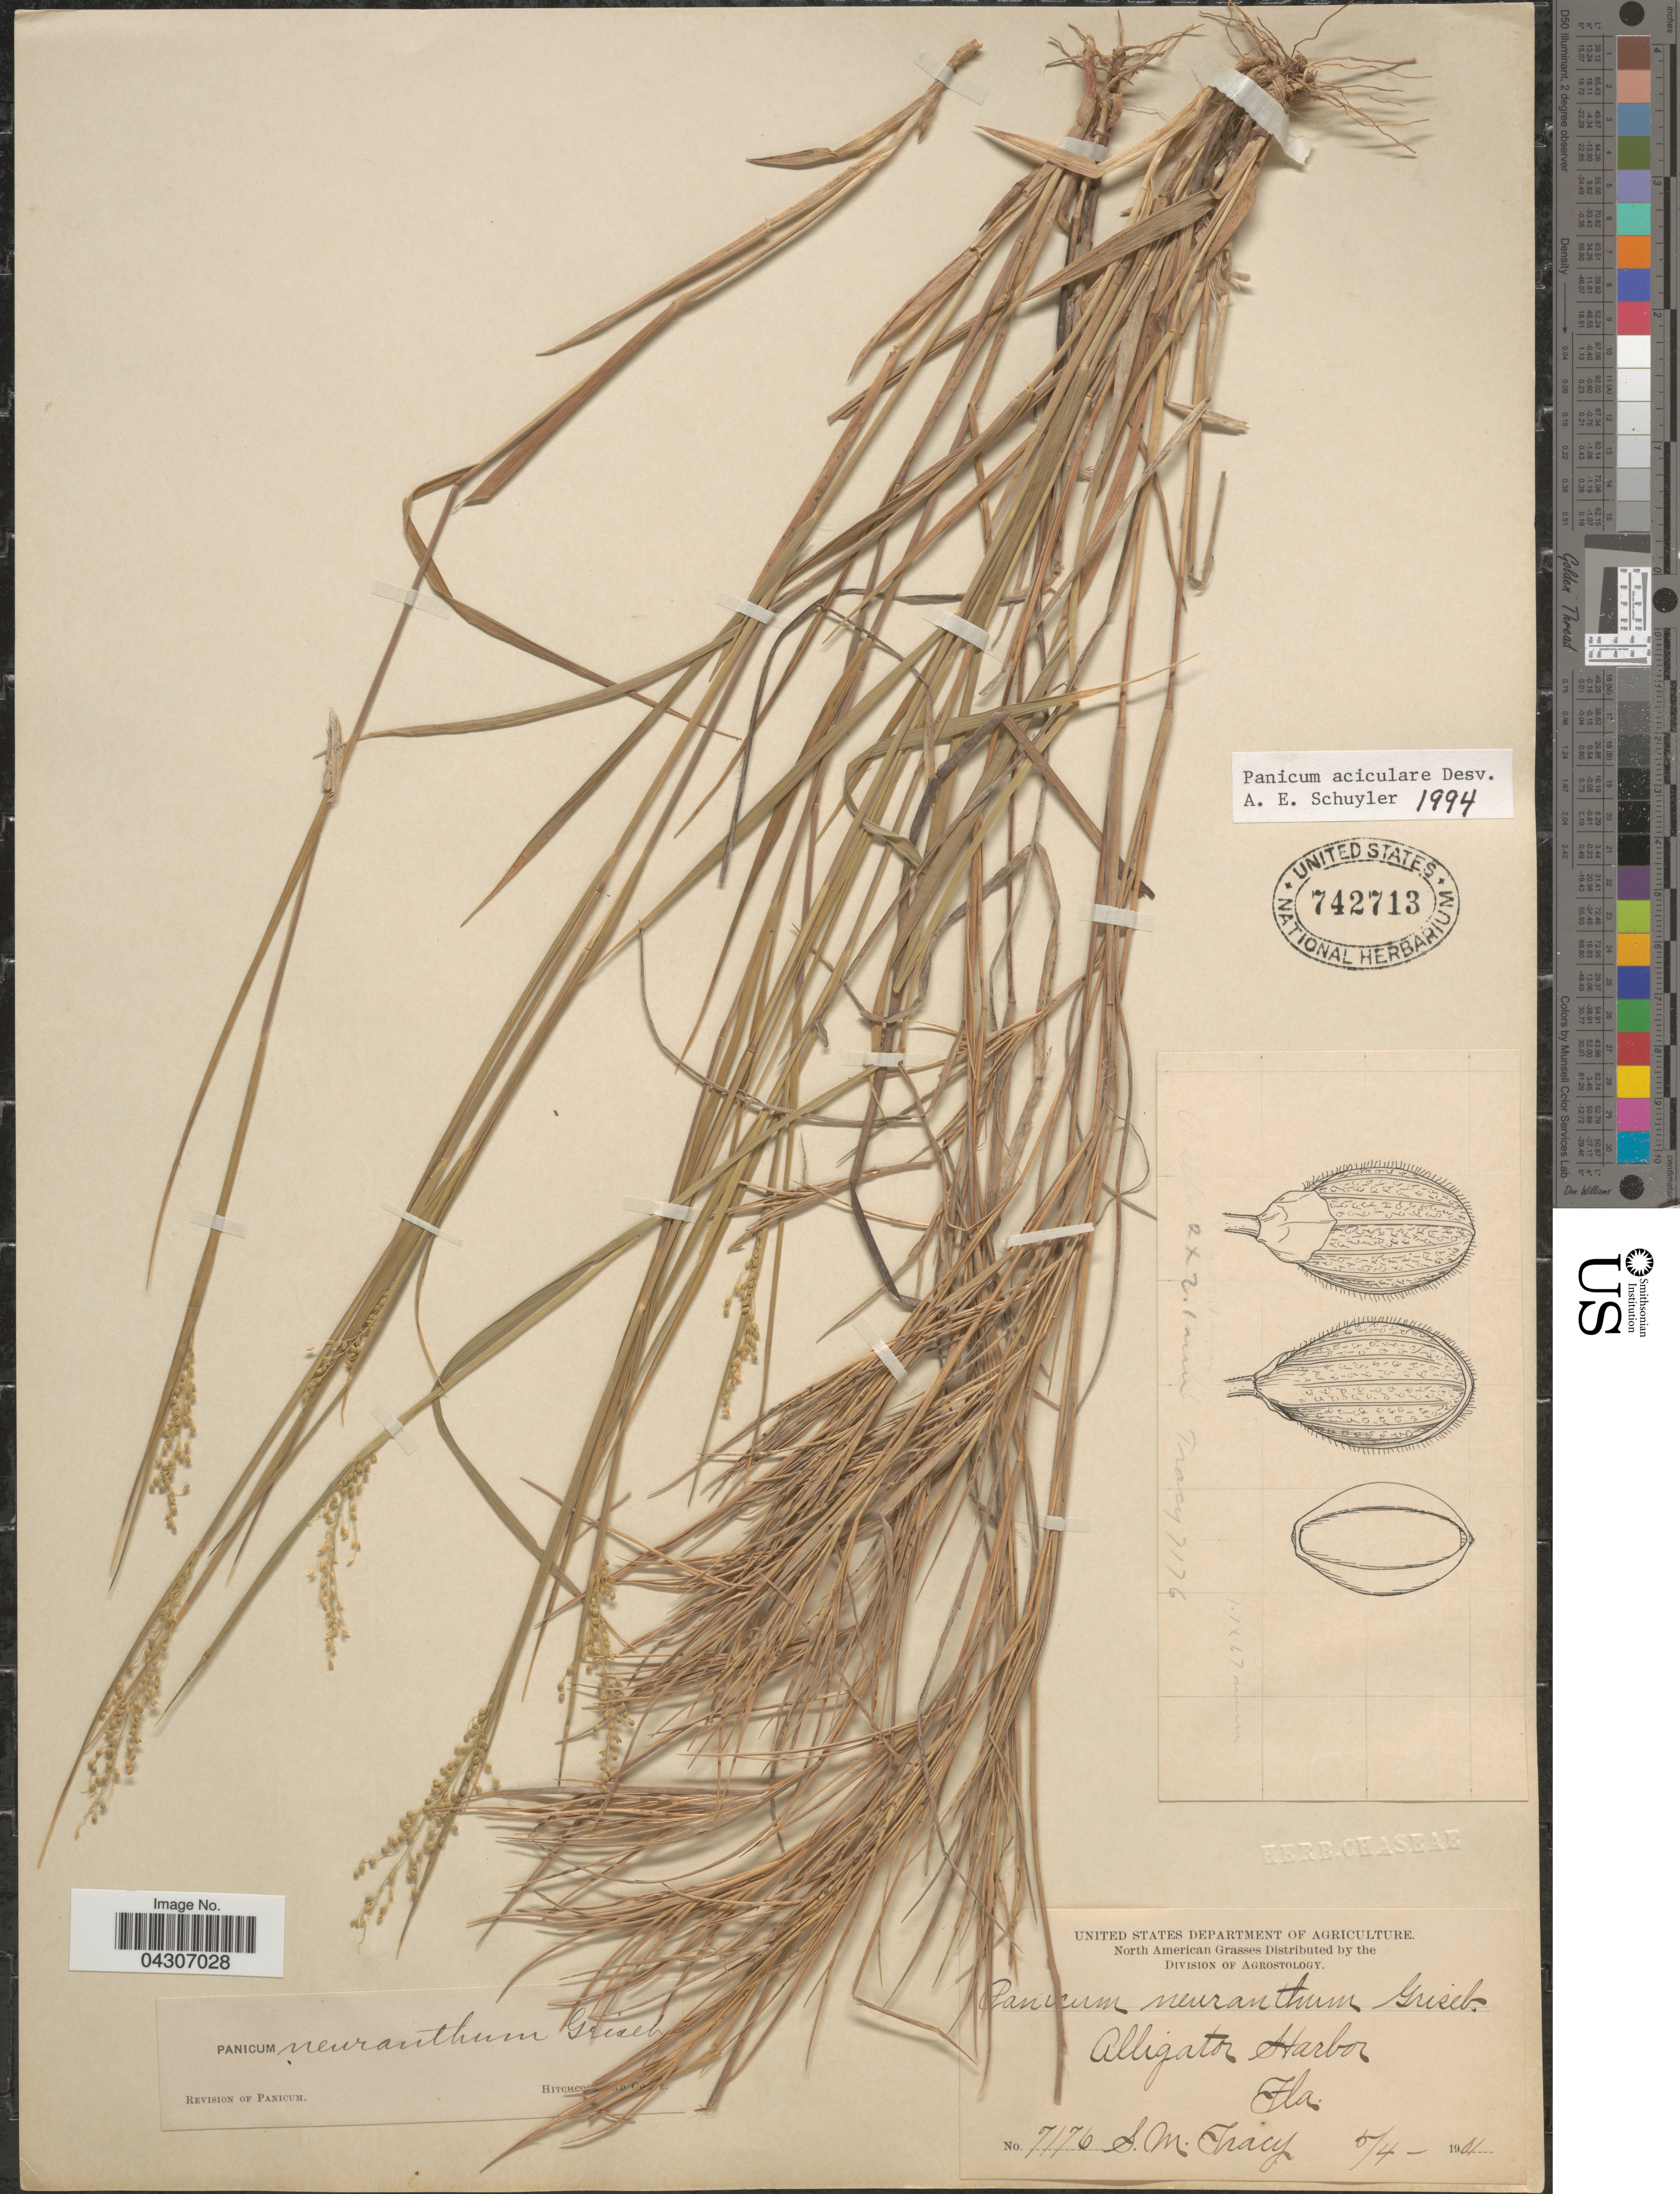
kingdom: Plantae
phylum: Tracheophyta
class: Liliopsida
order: Poales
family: Poaceae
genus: Dichanthelium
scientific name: Dichanthelium aciculare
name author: (Desv. ex Poir.) Gould & C.A. Clark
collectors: S. M. Tracy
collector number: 7176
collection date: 1901-05-04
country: United States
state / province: Florida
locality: Alligator Harbor.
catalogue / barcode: US 742713